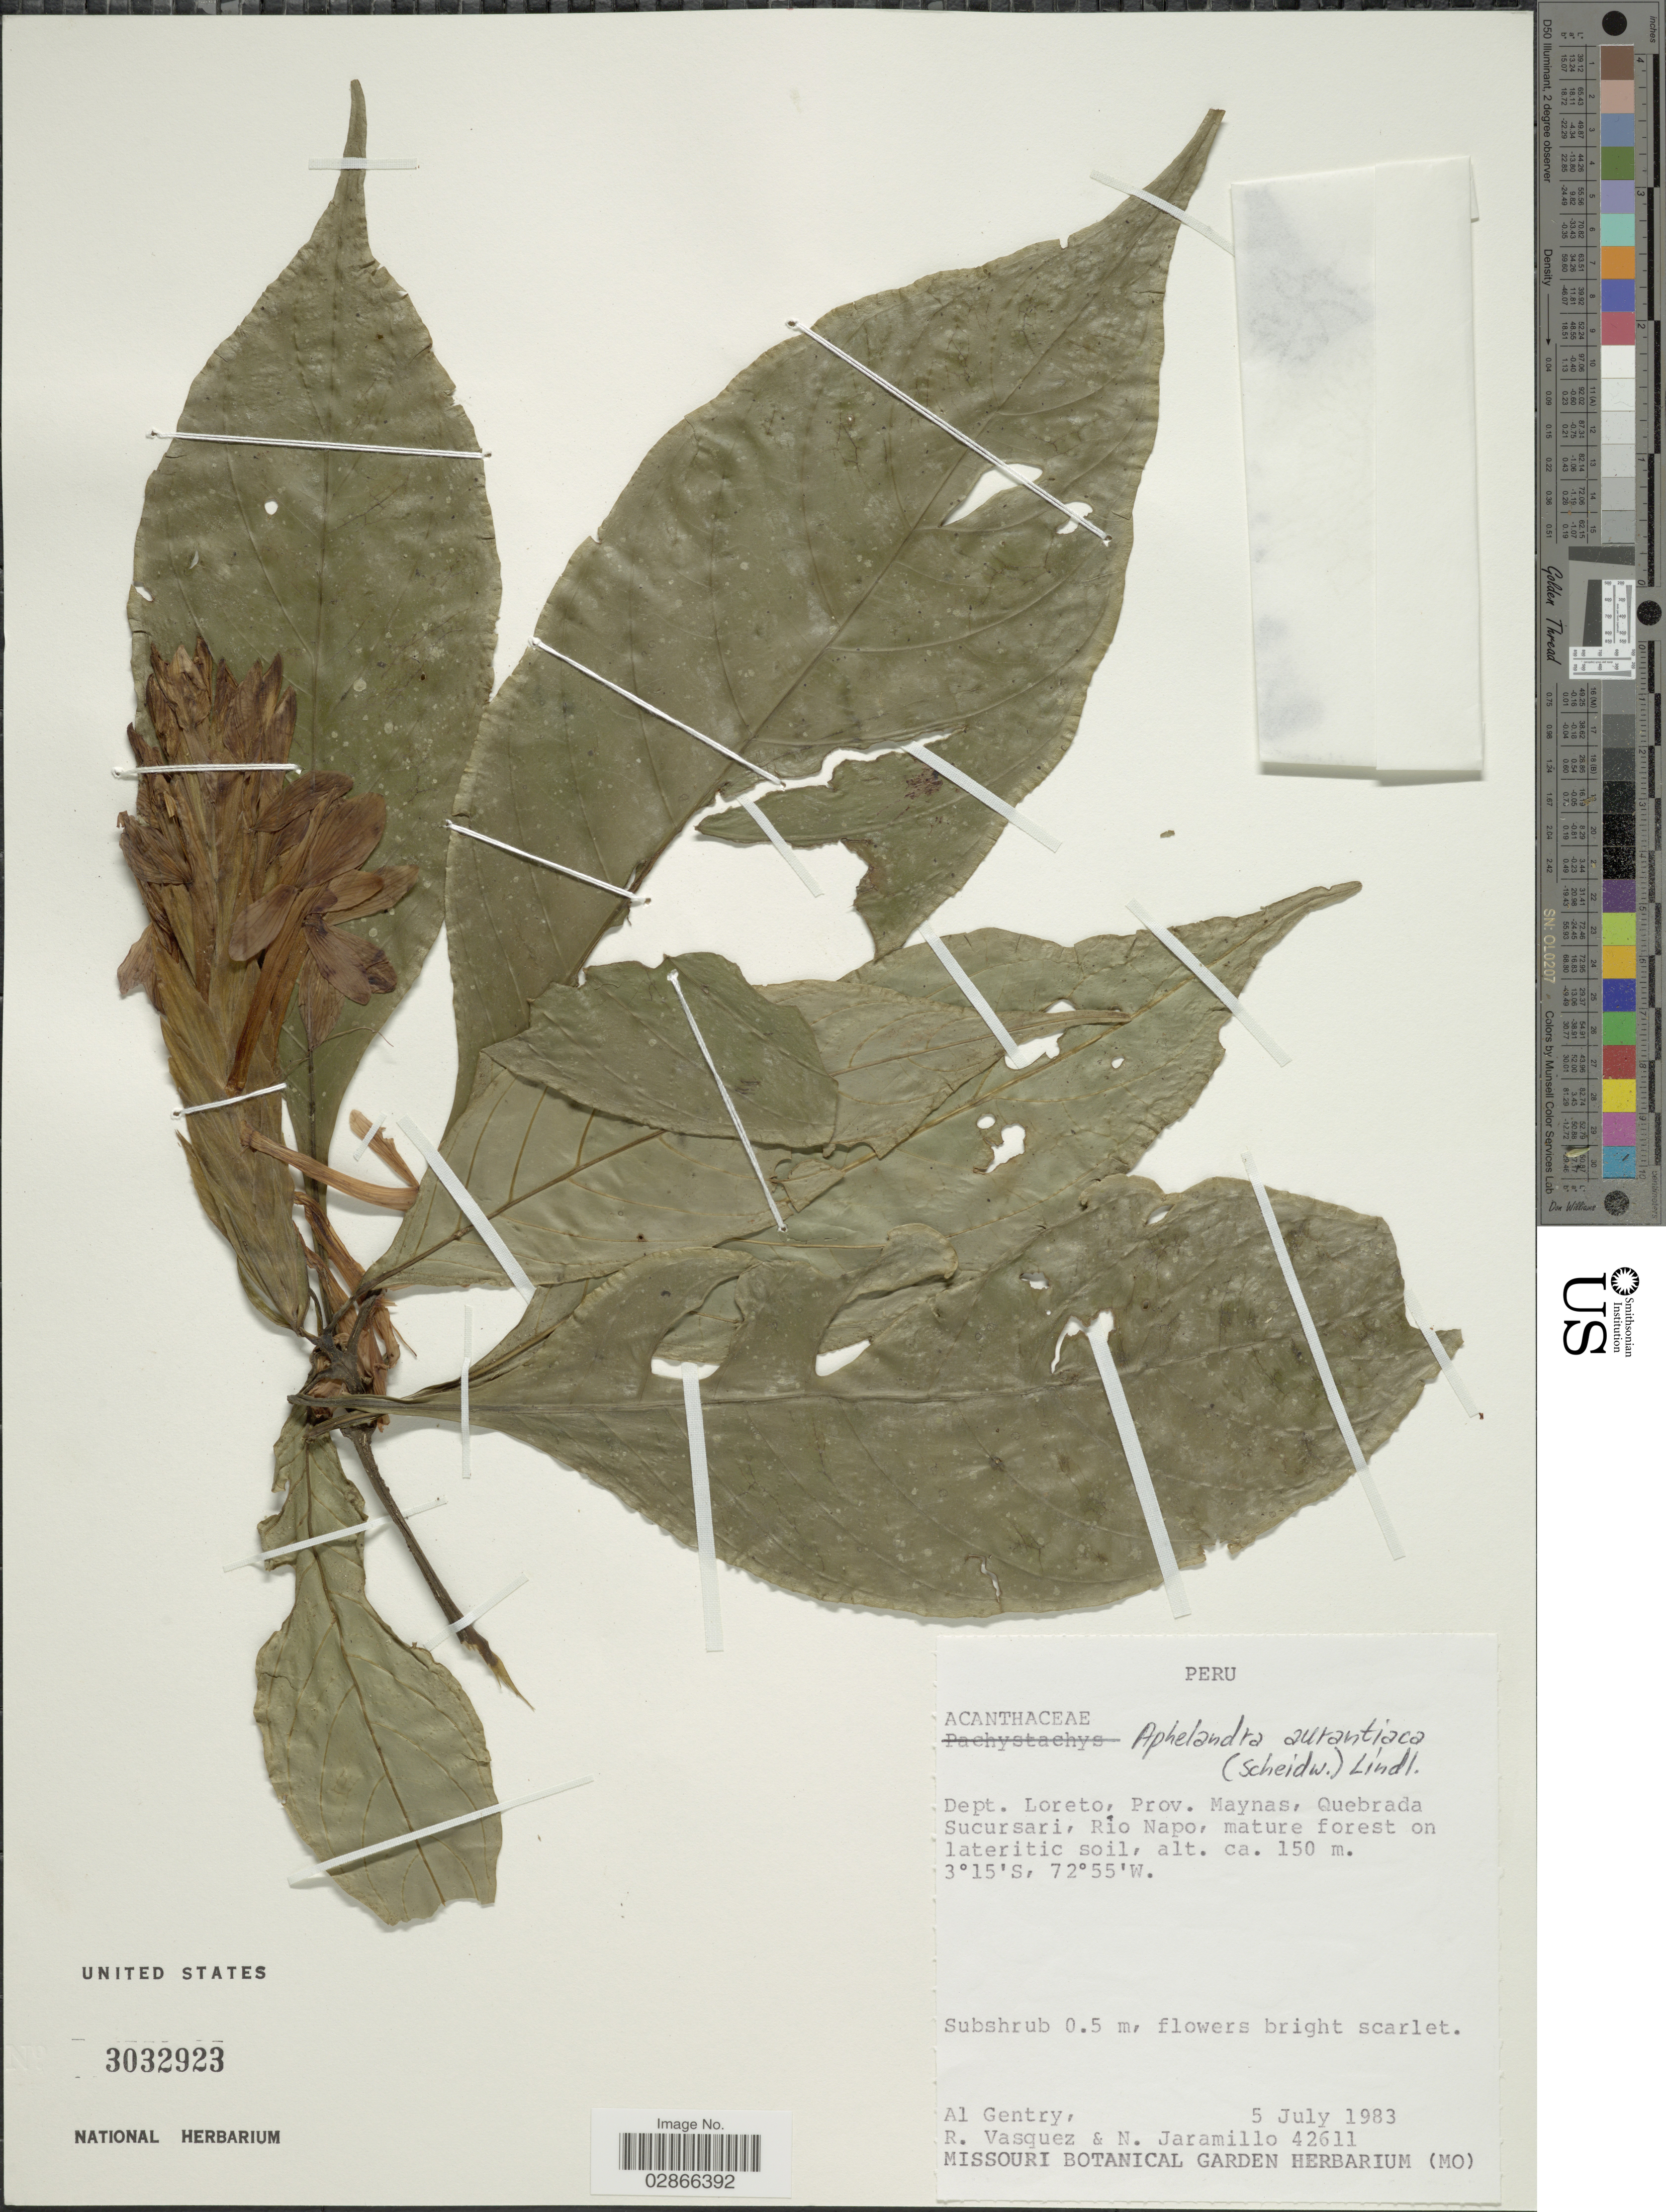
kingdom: Plantae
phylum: Tracheophyta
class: Magnoliopsida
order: Lamiales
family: Acanthaceae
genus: Aphelandra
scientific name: Aphelandra aurantiaca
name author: (Scheidw.) Lindl.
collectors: A. H. Gentry, R. Vasquez & N. Jaramillo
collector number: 42611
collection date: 1983-07-05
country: Peru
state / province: Loreto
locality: Dept. Loreto, Prov. Maynas, Quebrada Sucursari, Río Napo.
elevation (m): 150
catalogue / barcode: US 3032923